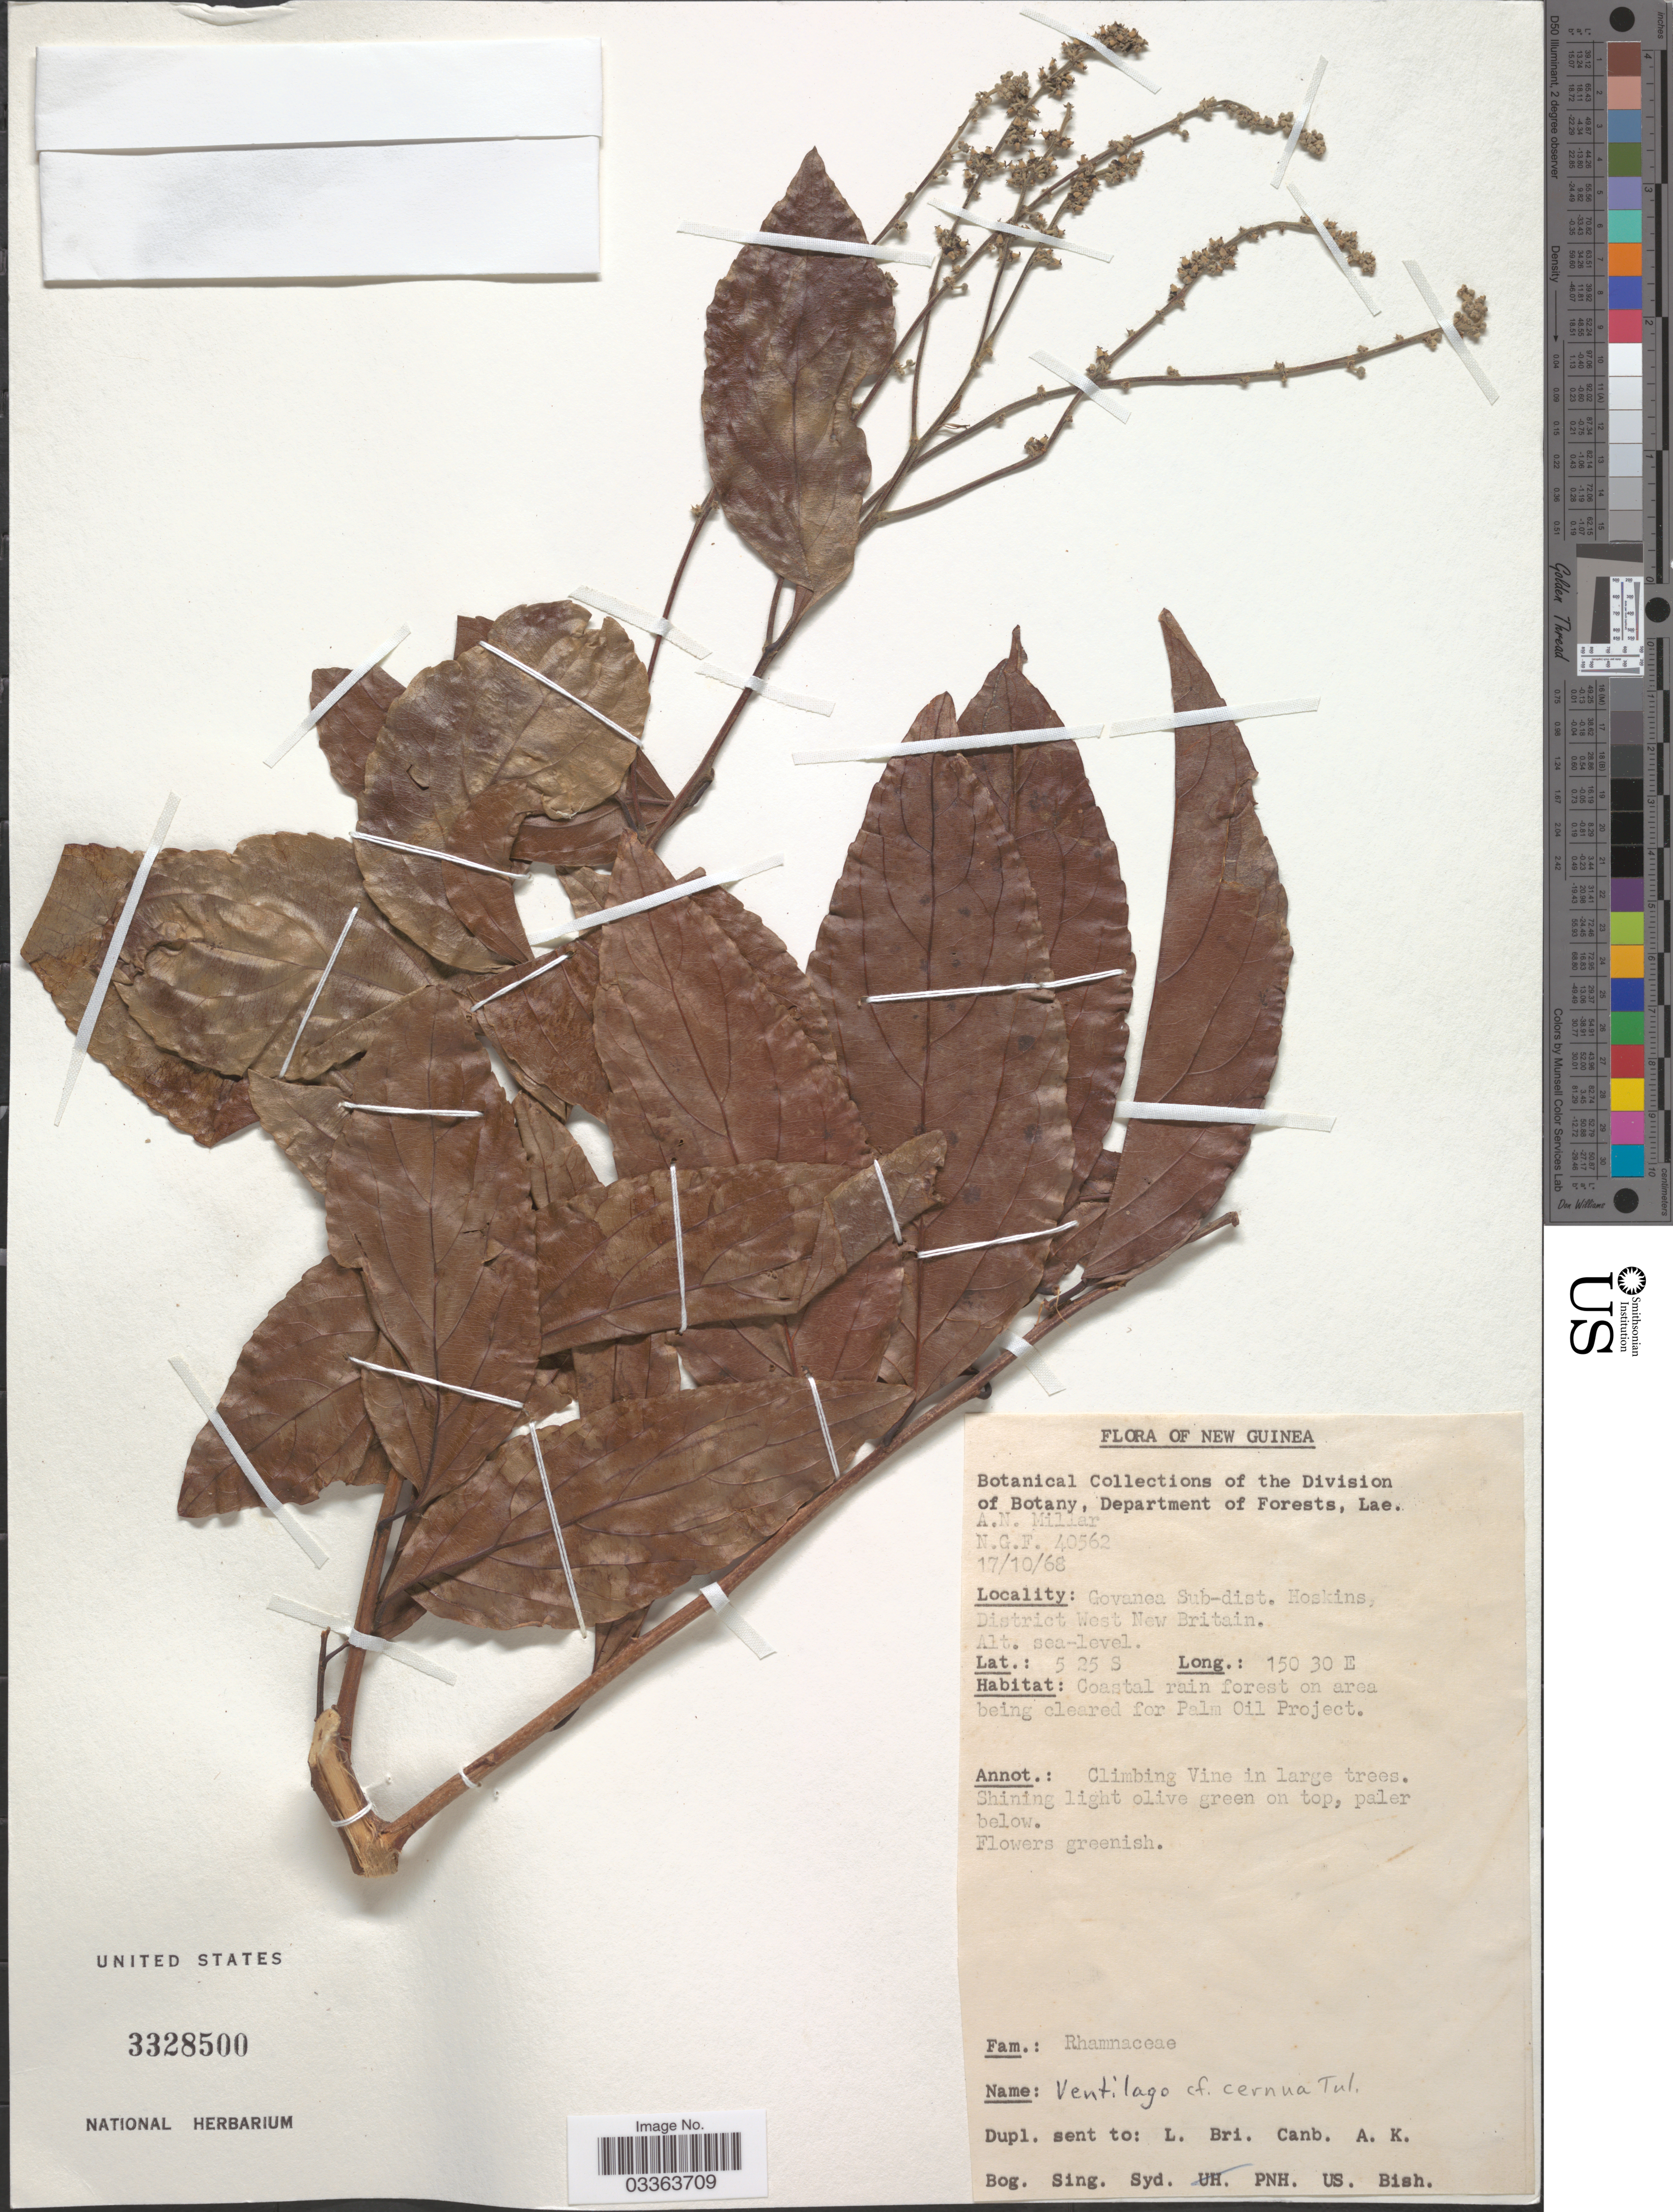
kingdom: Plantae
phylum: Tracheophyta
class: Magnoliopsida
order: Rosales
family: Rhamnaceae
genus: Ventilago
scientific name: Ventilago sp.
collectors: A. Millar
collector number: N.G.F. 40562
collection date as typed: Transcribed d/m/y: 17/10/68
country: Papua New Guinea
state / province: West New Britain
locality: New Guinea. Govanea Sub-dist. Hoskins, District West New Britain. Coastal rain forest on area being cleared for Palm Oil Project.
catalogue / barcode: US 3328500